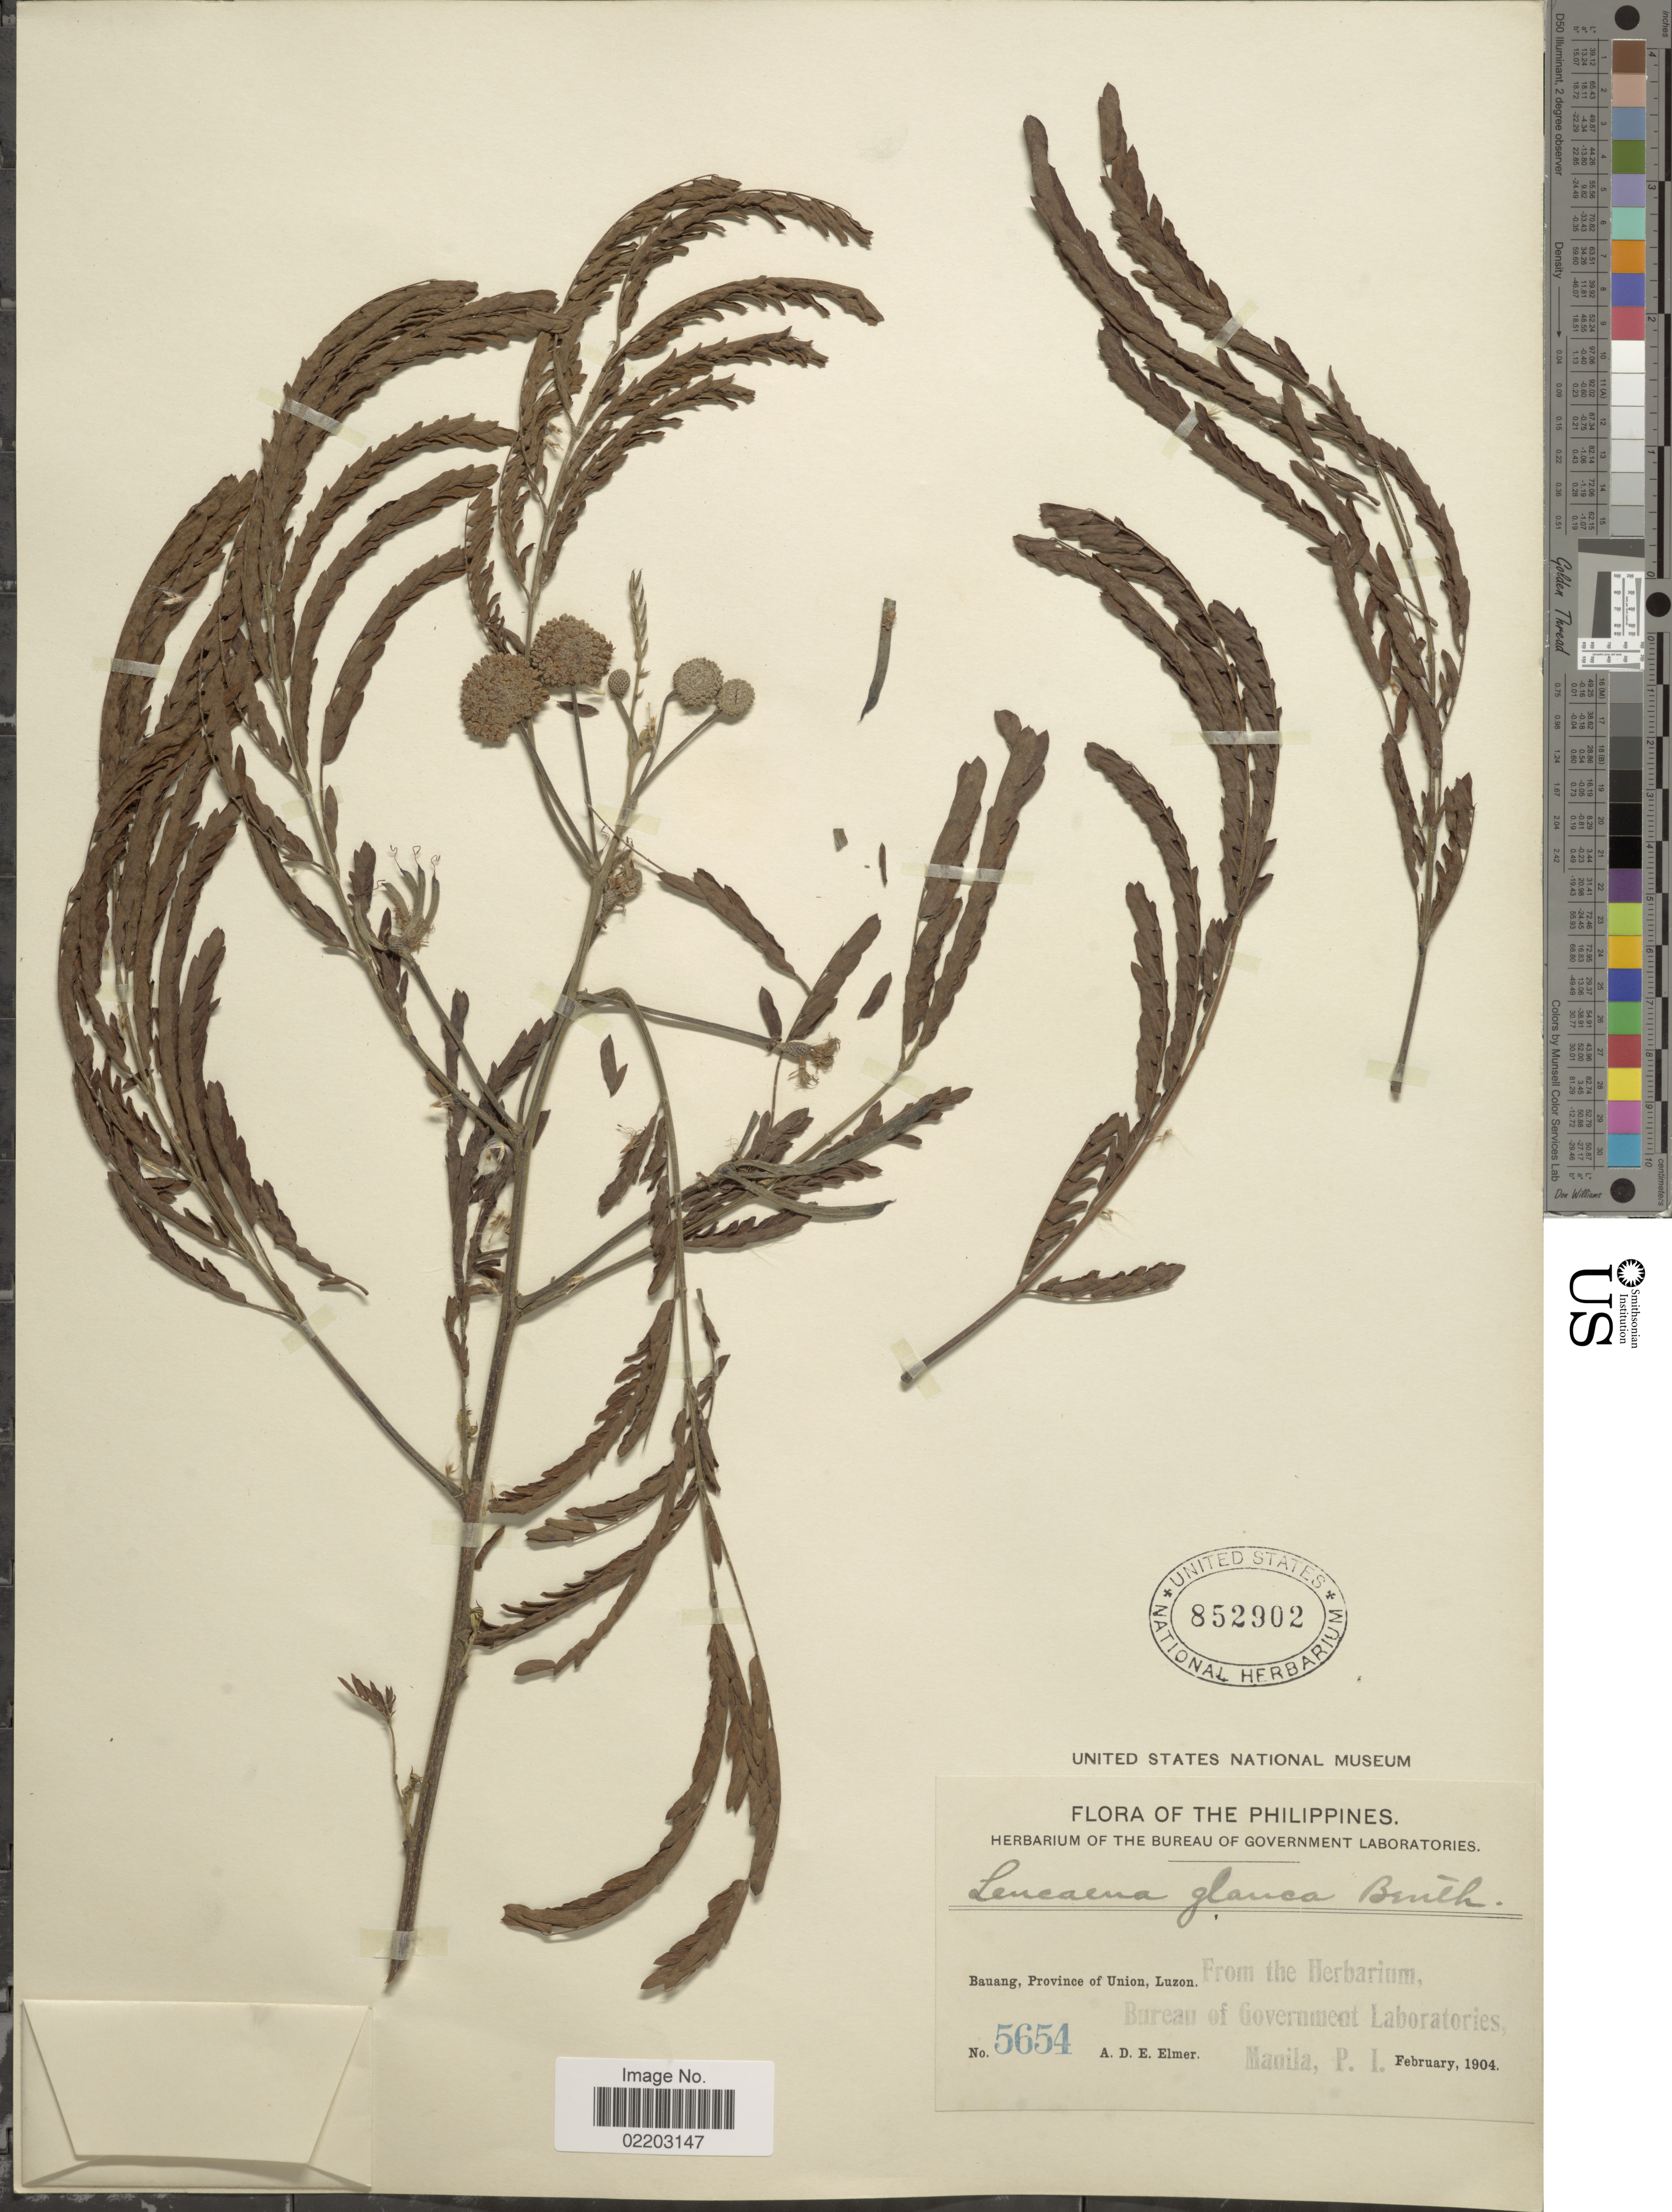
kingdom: Plantae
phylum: Tracheophyta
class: Magnoliopsida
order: Fabales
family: Fabaceae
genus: Leucaena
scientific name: Leucaena glauca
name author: (L.) Benth.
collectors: A. D. E. Elmer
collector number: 5654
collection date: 1904-02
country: Philippines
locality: Bauang, Province of Union, Luzon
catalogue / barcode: US 852902